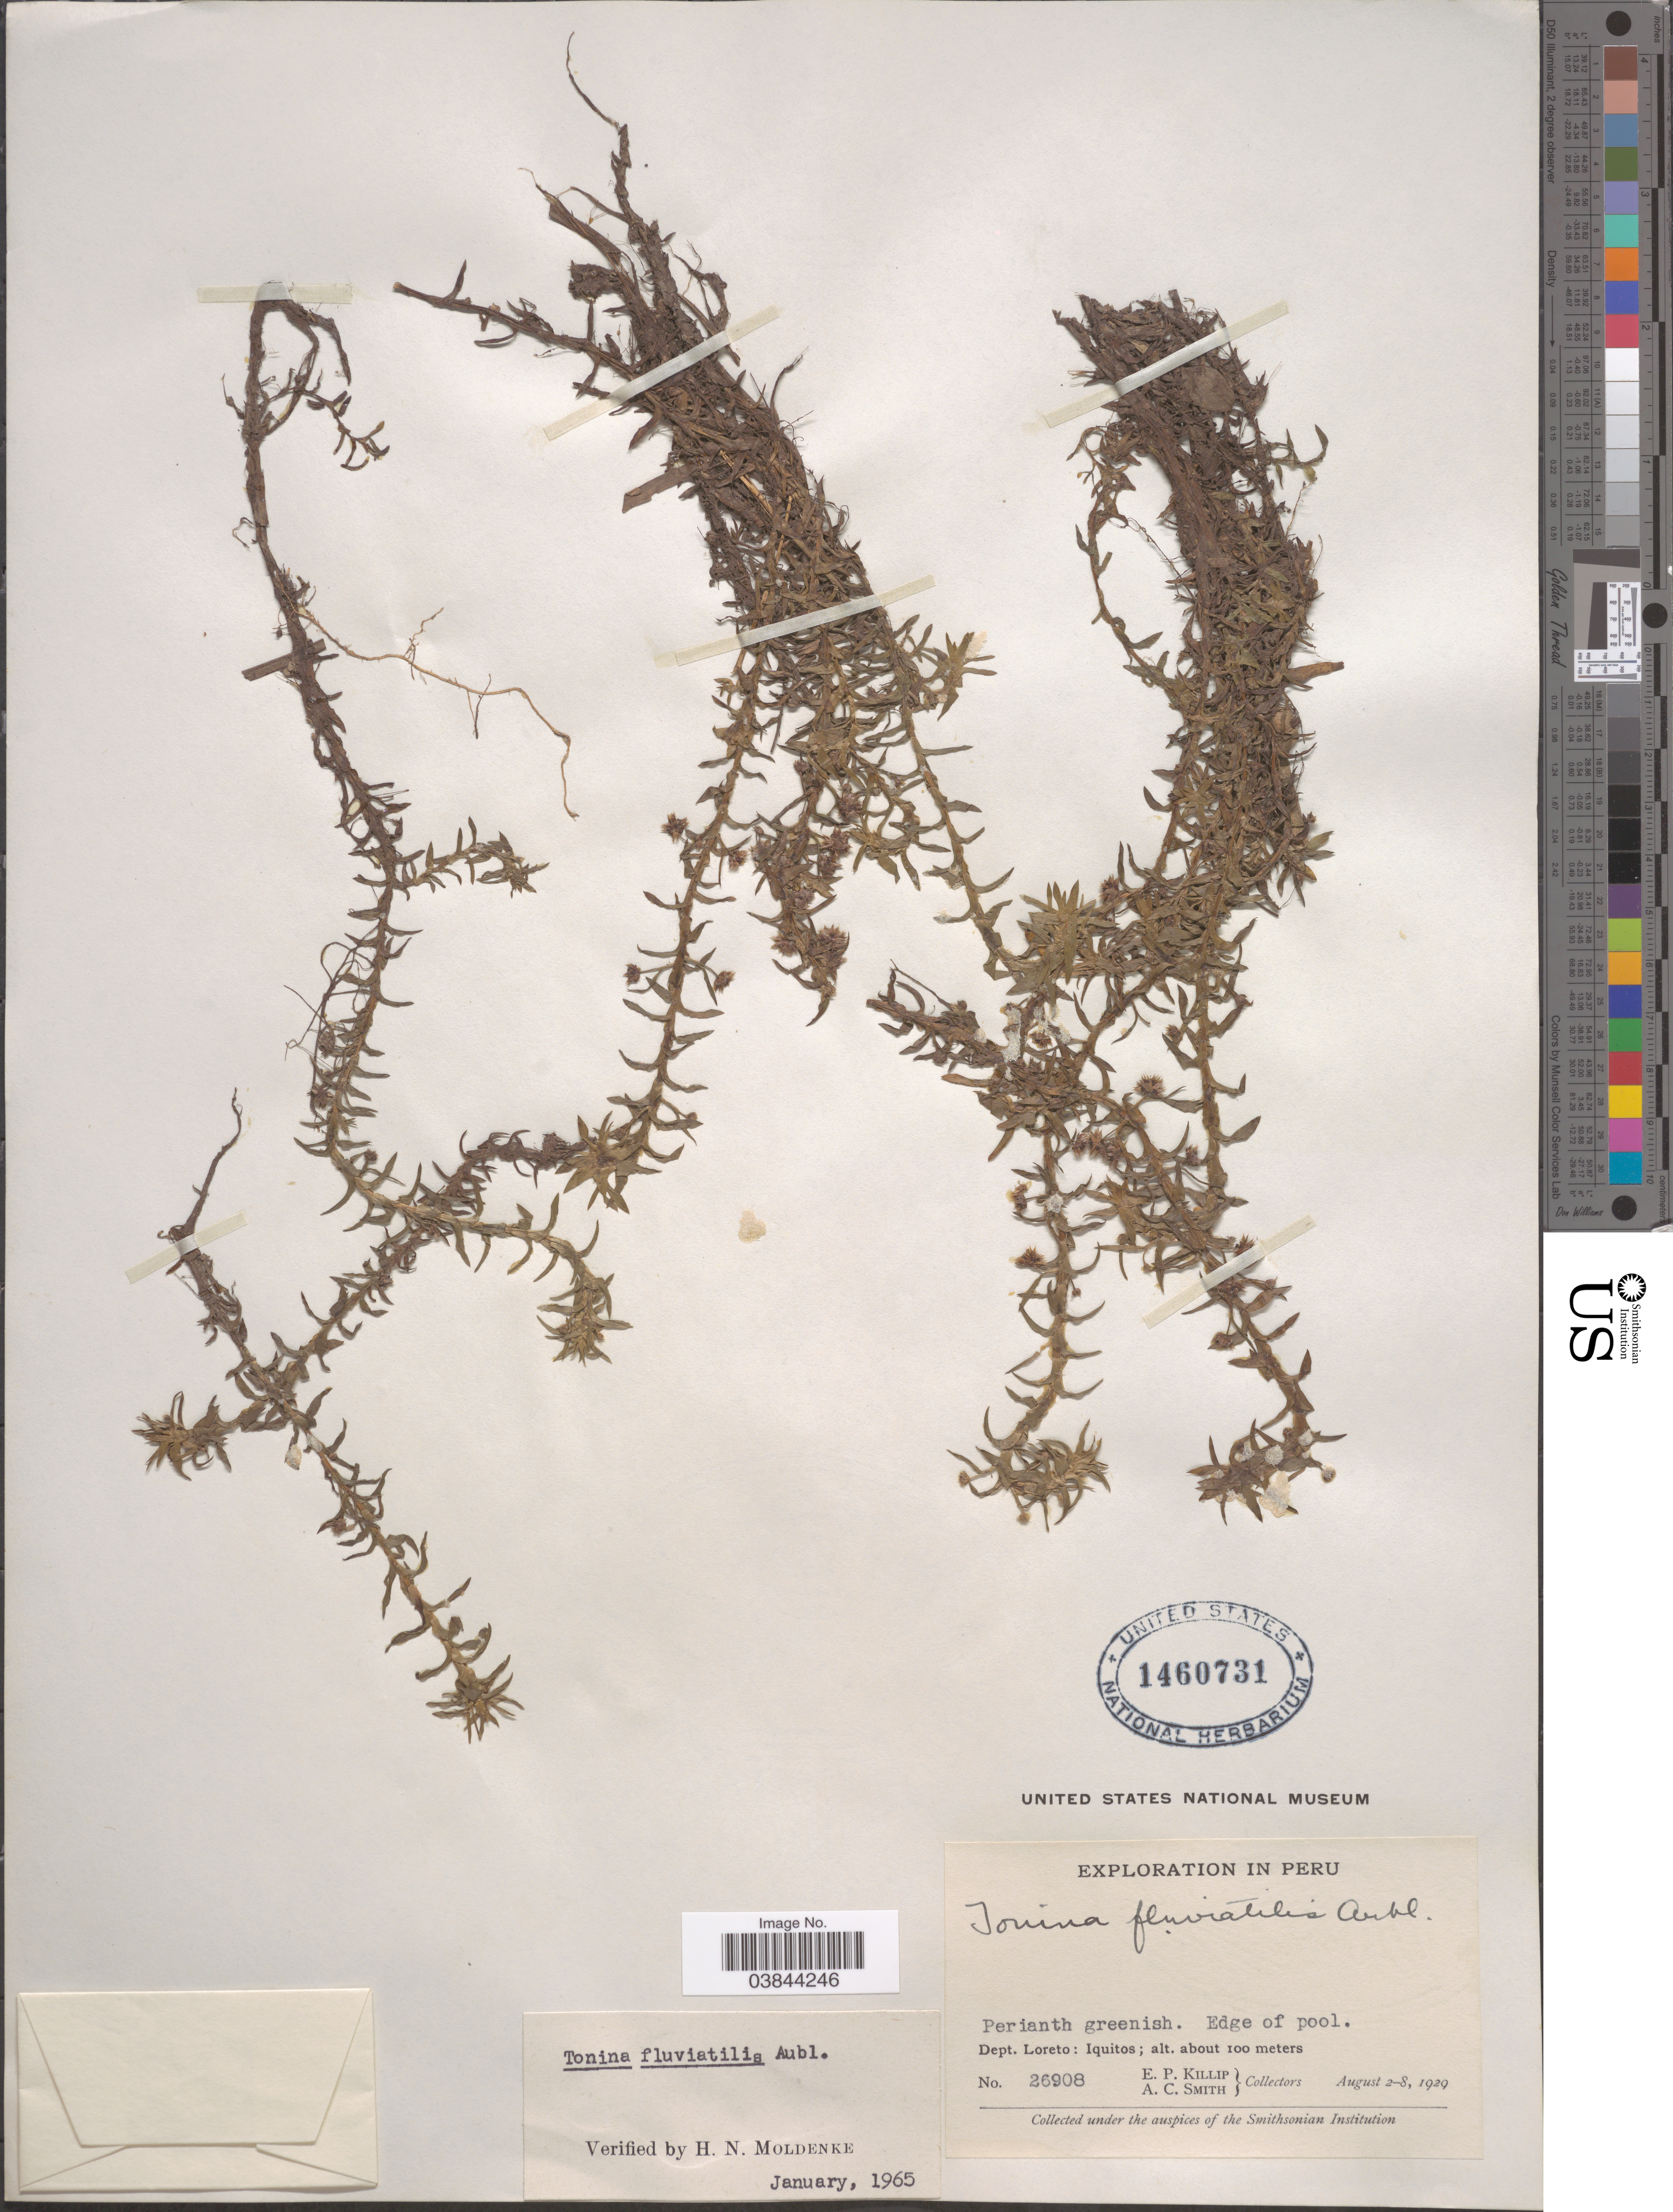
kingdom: Plantae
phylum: Tracheophyta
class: Liliopsida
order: Poales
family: Eriocaulaceae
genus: Tonina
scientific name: Tonina fluviatilis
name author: Aubl.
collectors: E. P. Killip & A. C. Smith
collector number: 26908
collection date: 1929-08-02/1929-08-08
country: Peru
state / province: Loreto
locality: Dept. Loreto: Iquitos.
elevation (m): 100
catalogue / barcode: US 1460731